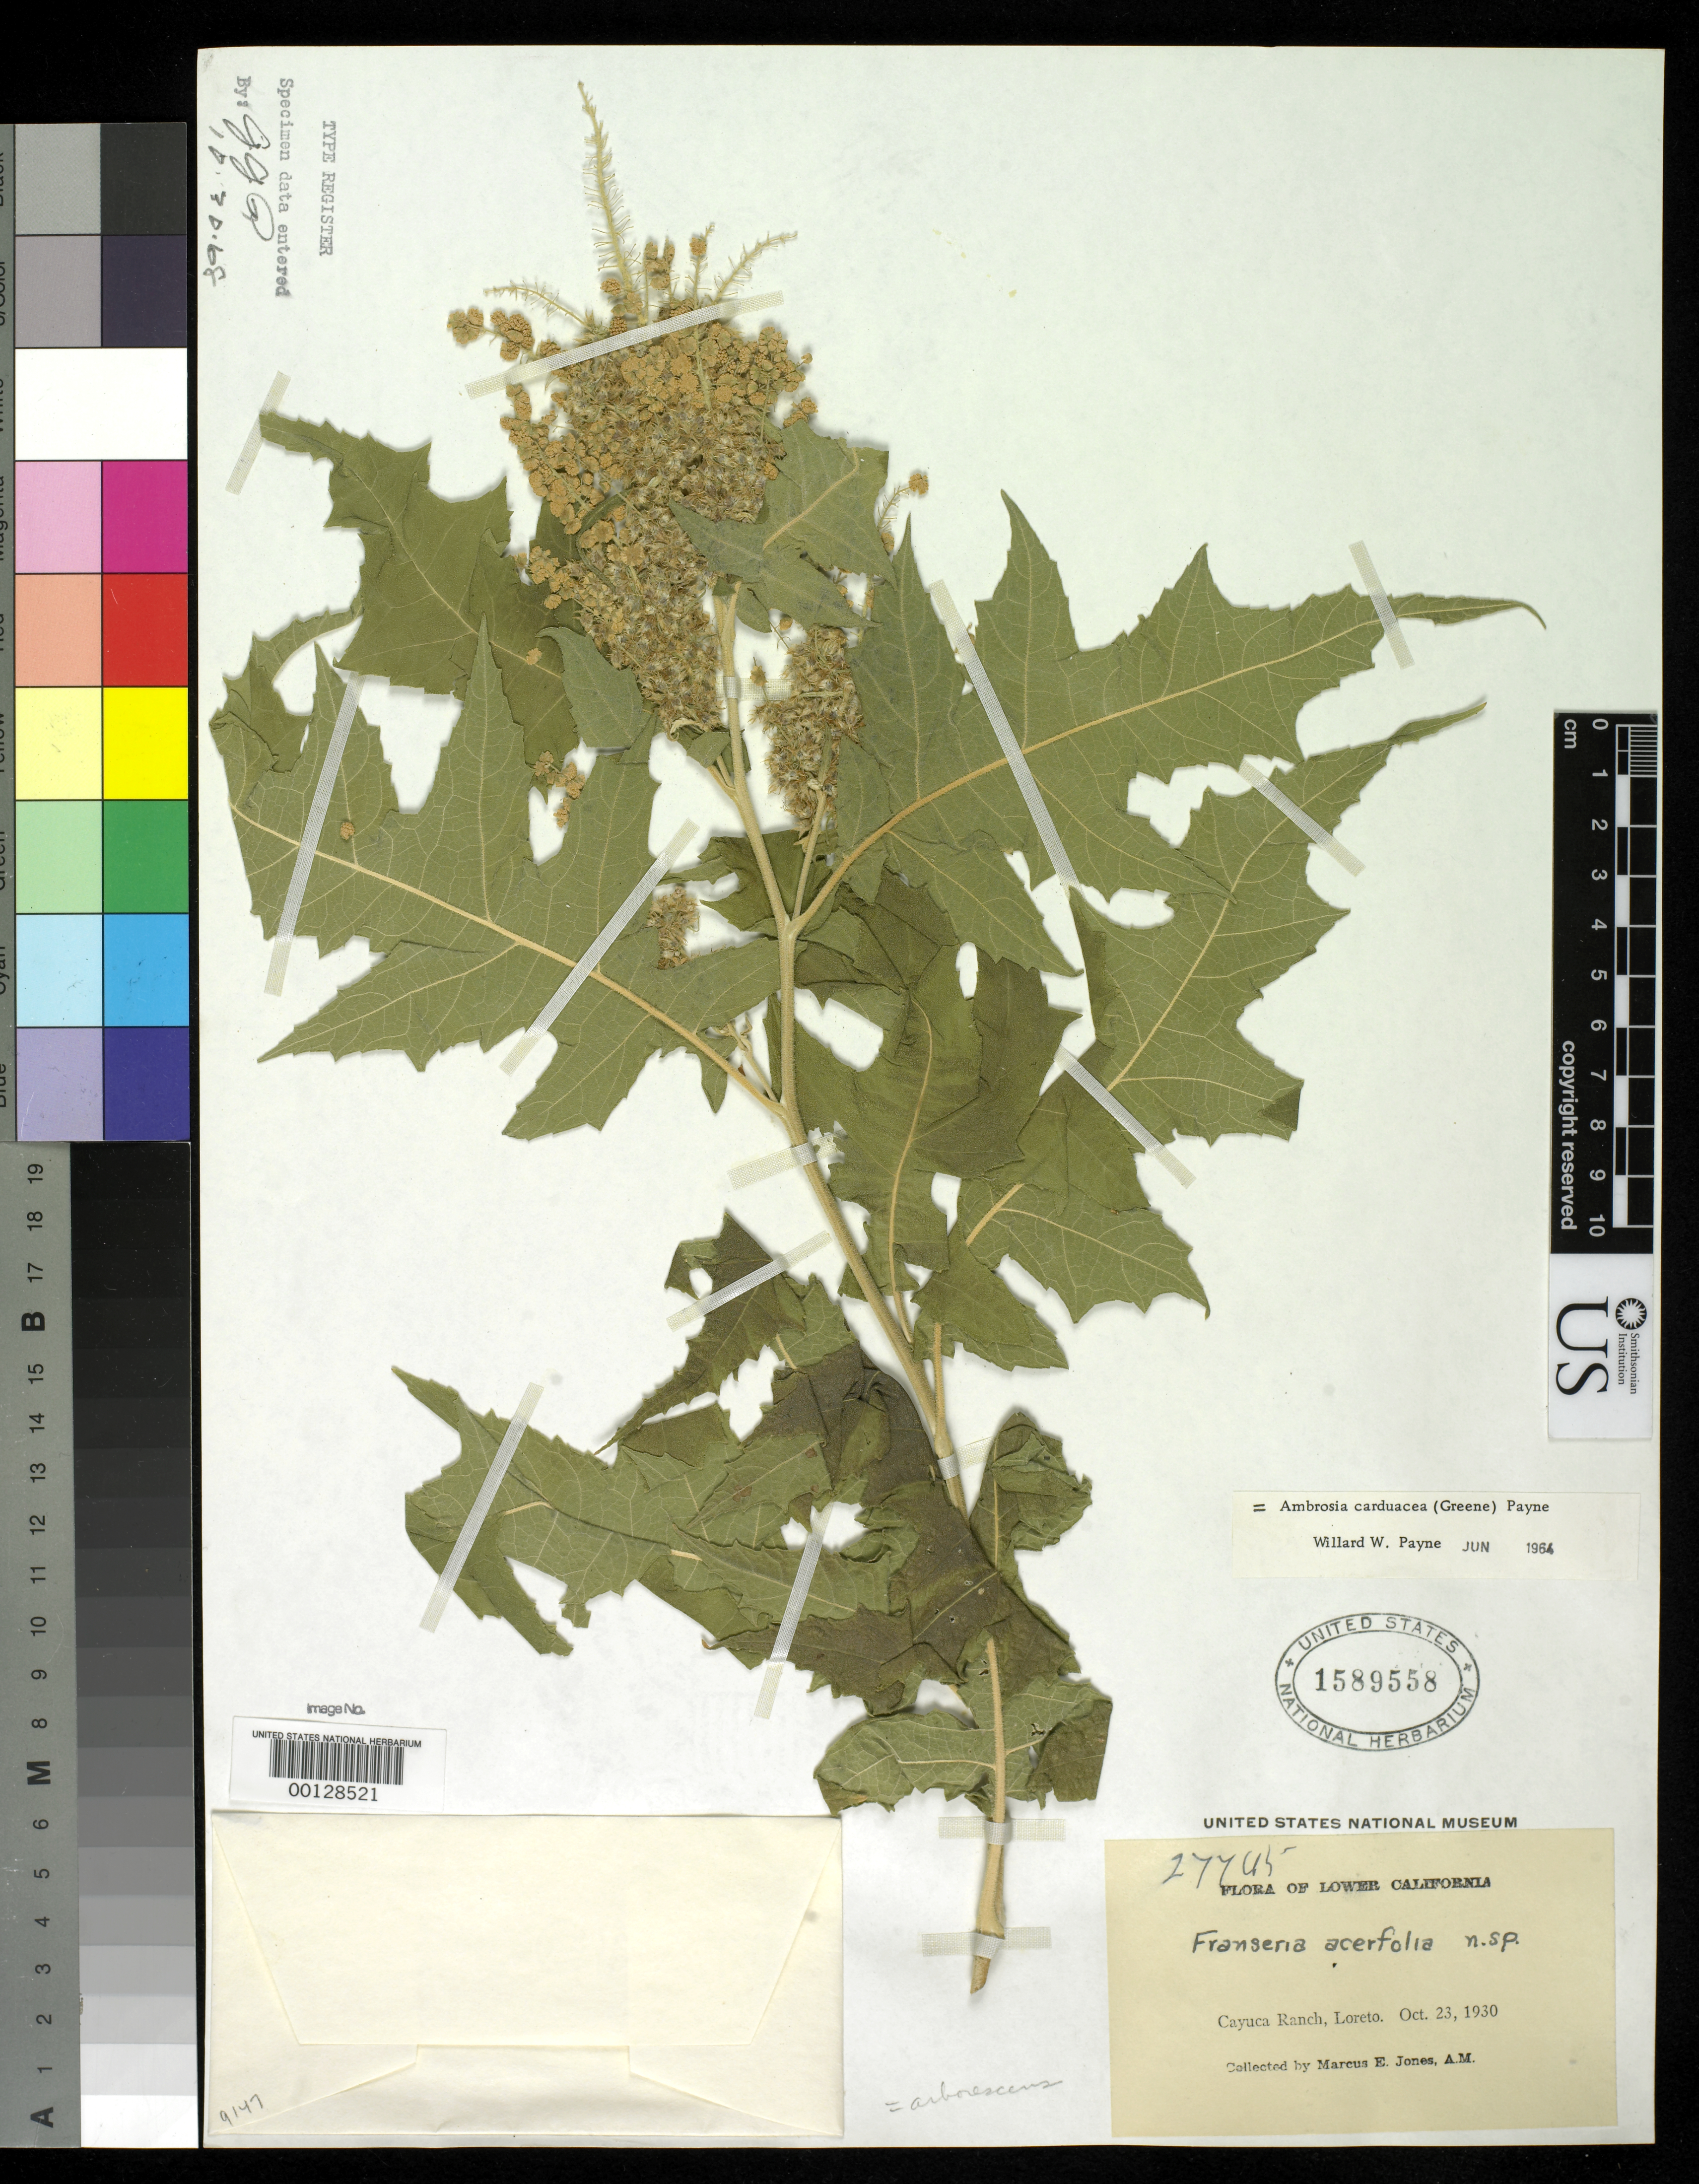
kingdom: Plantae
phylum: Tracheophyta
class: Magnoliopsida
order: Asterales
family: Asteraceae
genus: Franseria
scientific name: Franseria acerifolia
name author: M.E. Jones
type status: Type Collection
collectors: M. E. Jones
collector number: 27765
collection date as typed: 23 Oct 1930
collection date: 1930-10-23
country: Mexico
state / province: Baja California Sur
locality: Loreto, Cayuca Ranch.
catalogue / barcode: US 1589558